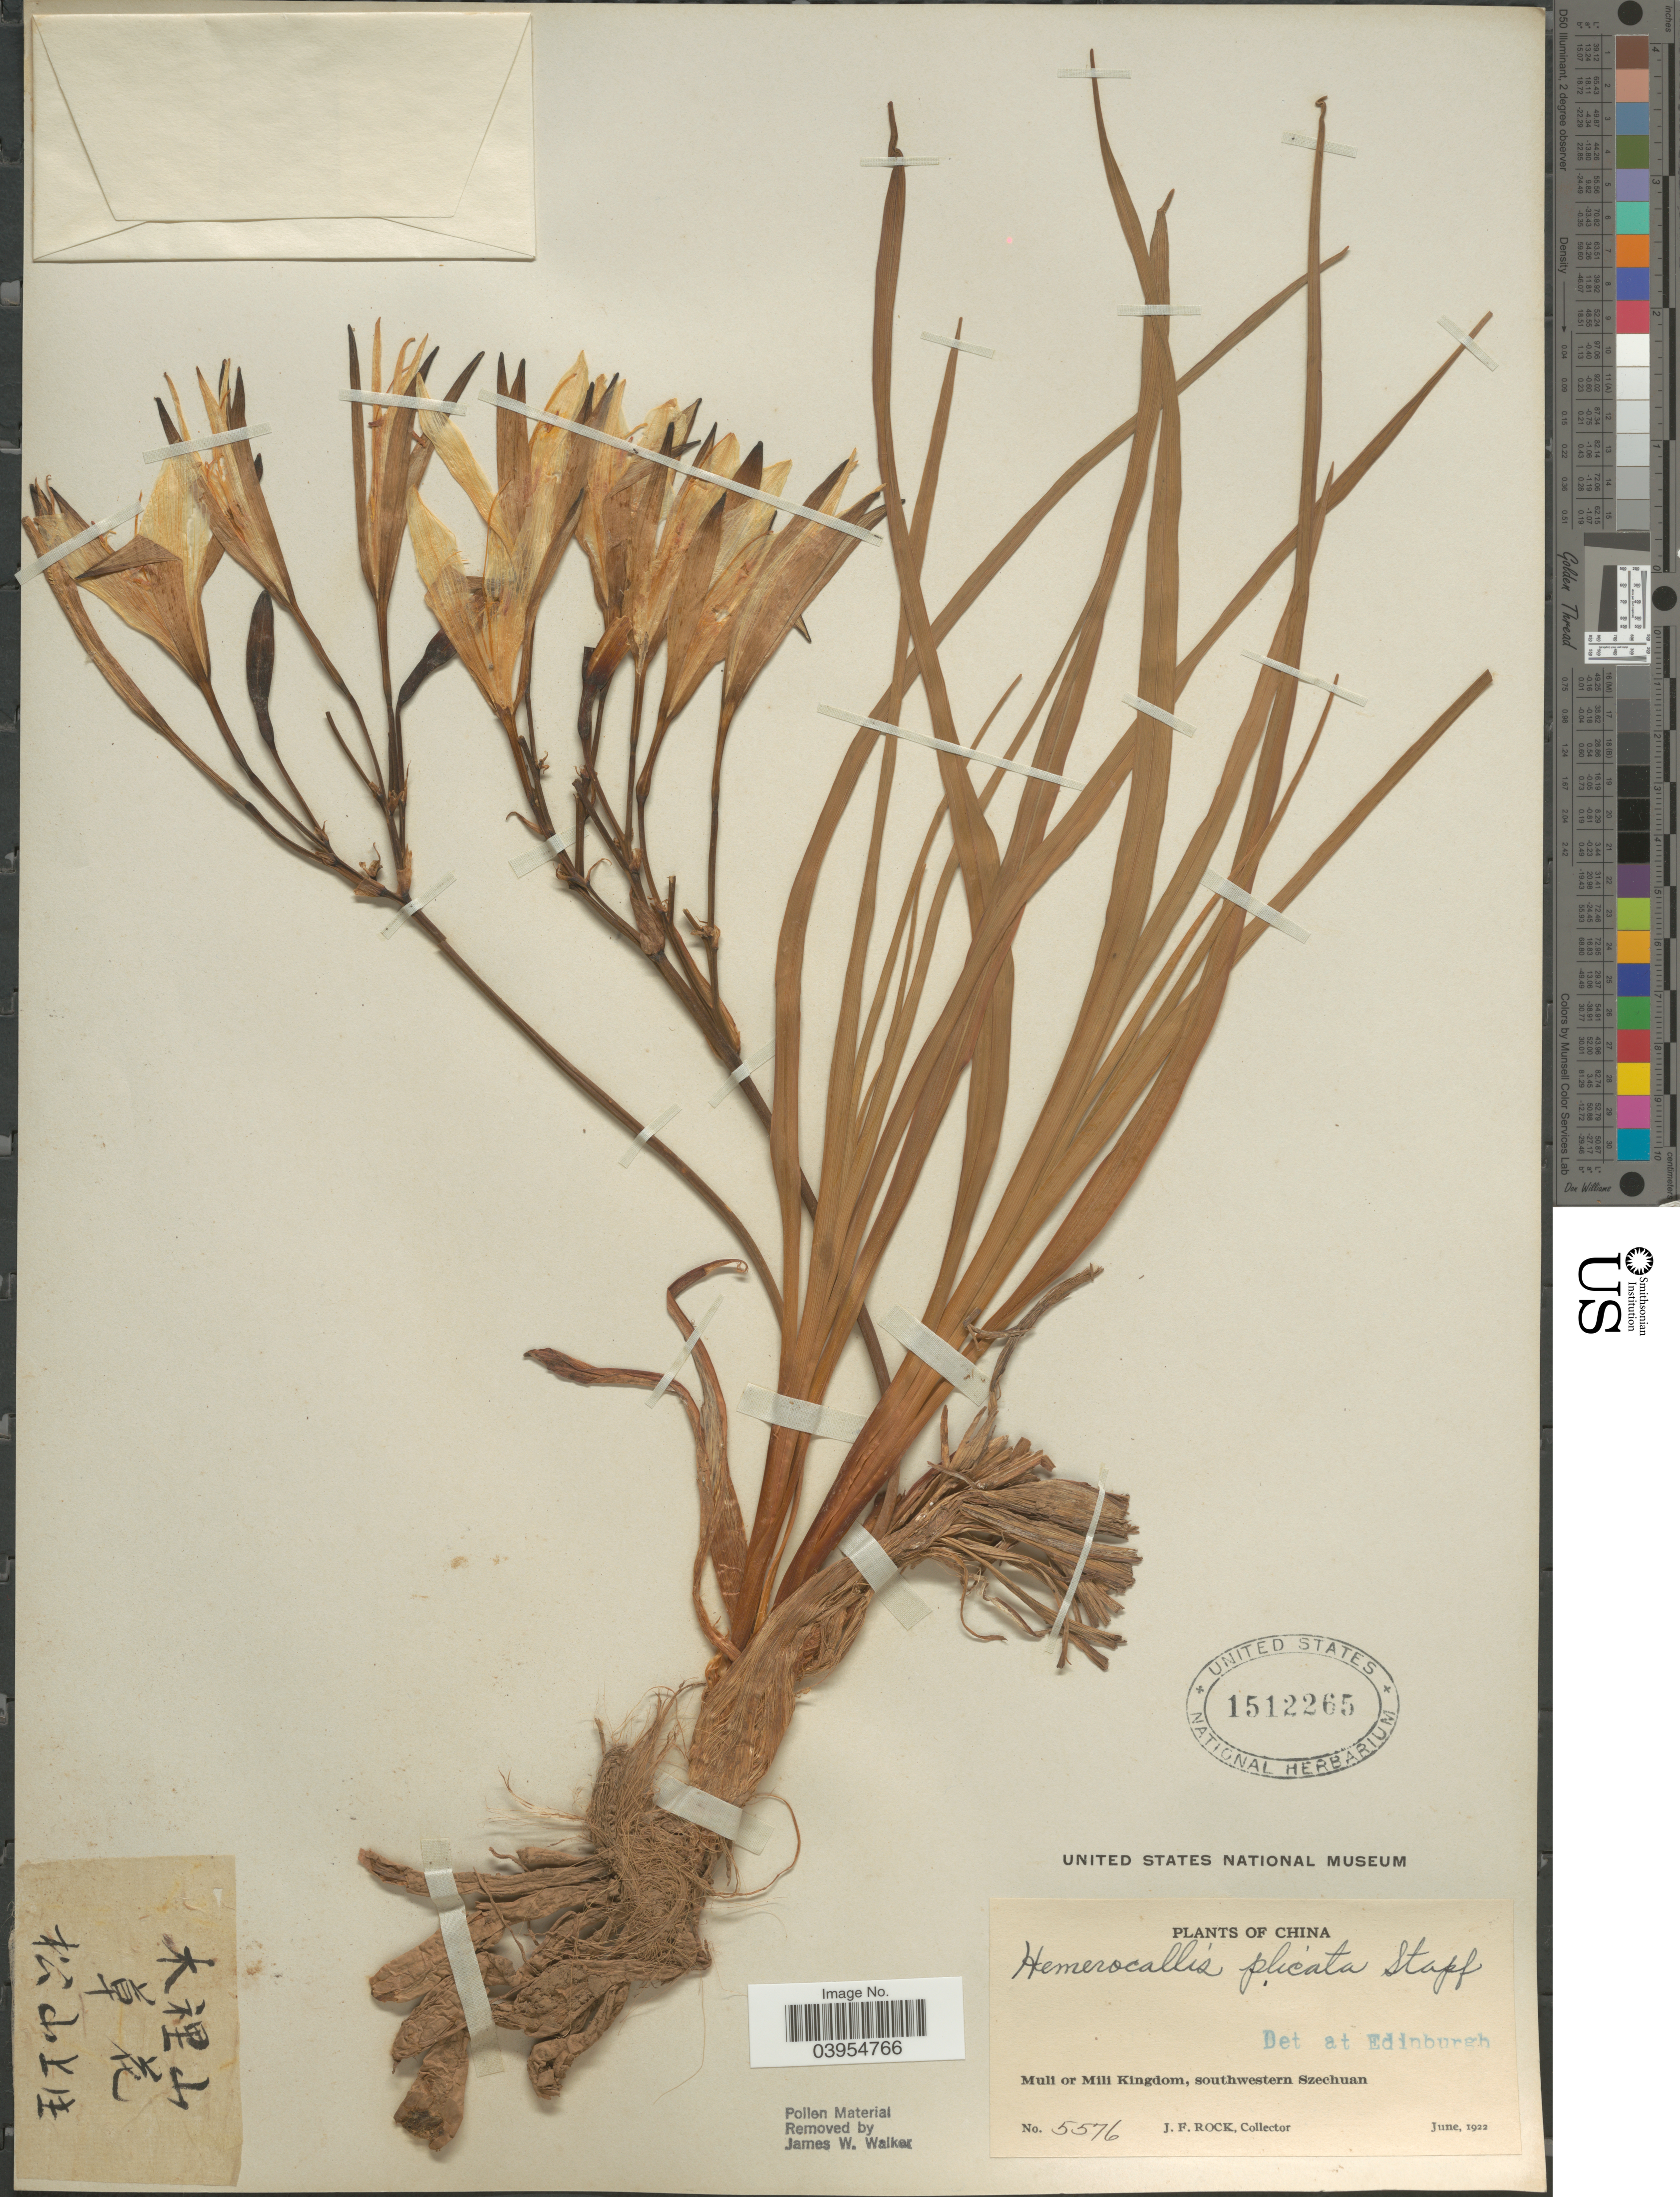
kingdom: Plantae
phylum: Tracheophyta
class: Liliopsida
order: Asparagales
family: Asphodelaceae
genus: Hemerocallis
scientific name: Hemerocallis plicata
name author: Stapf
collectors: J. Rock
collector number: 5576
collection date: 1922-06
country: China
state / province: Sichuan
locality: Muli or Mili Kingdom, southwestern Szechuan.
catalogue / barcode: US 1512265